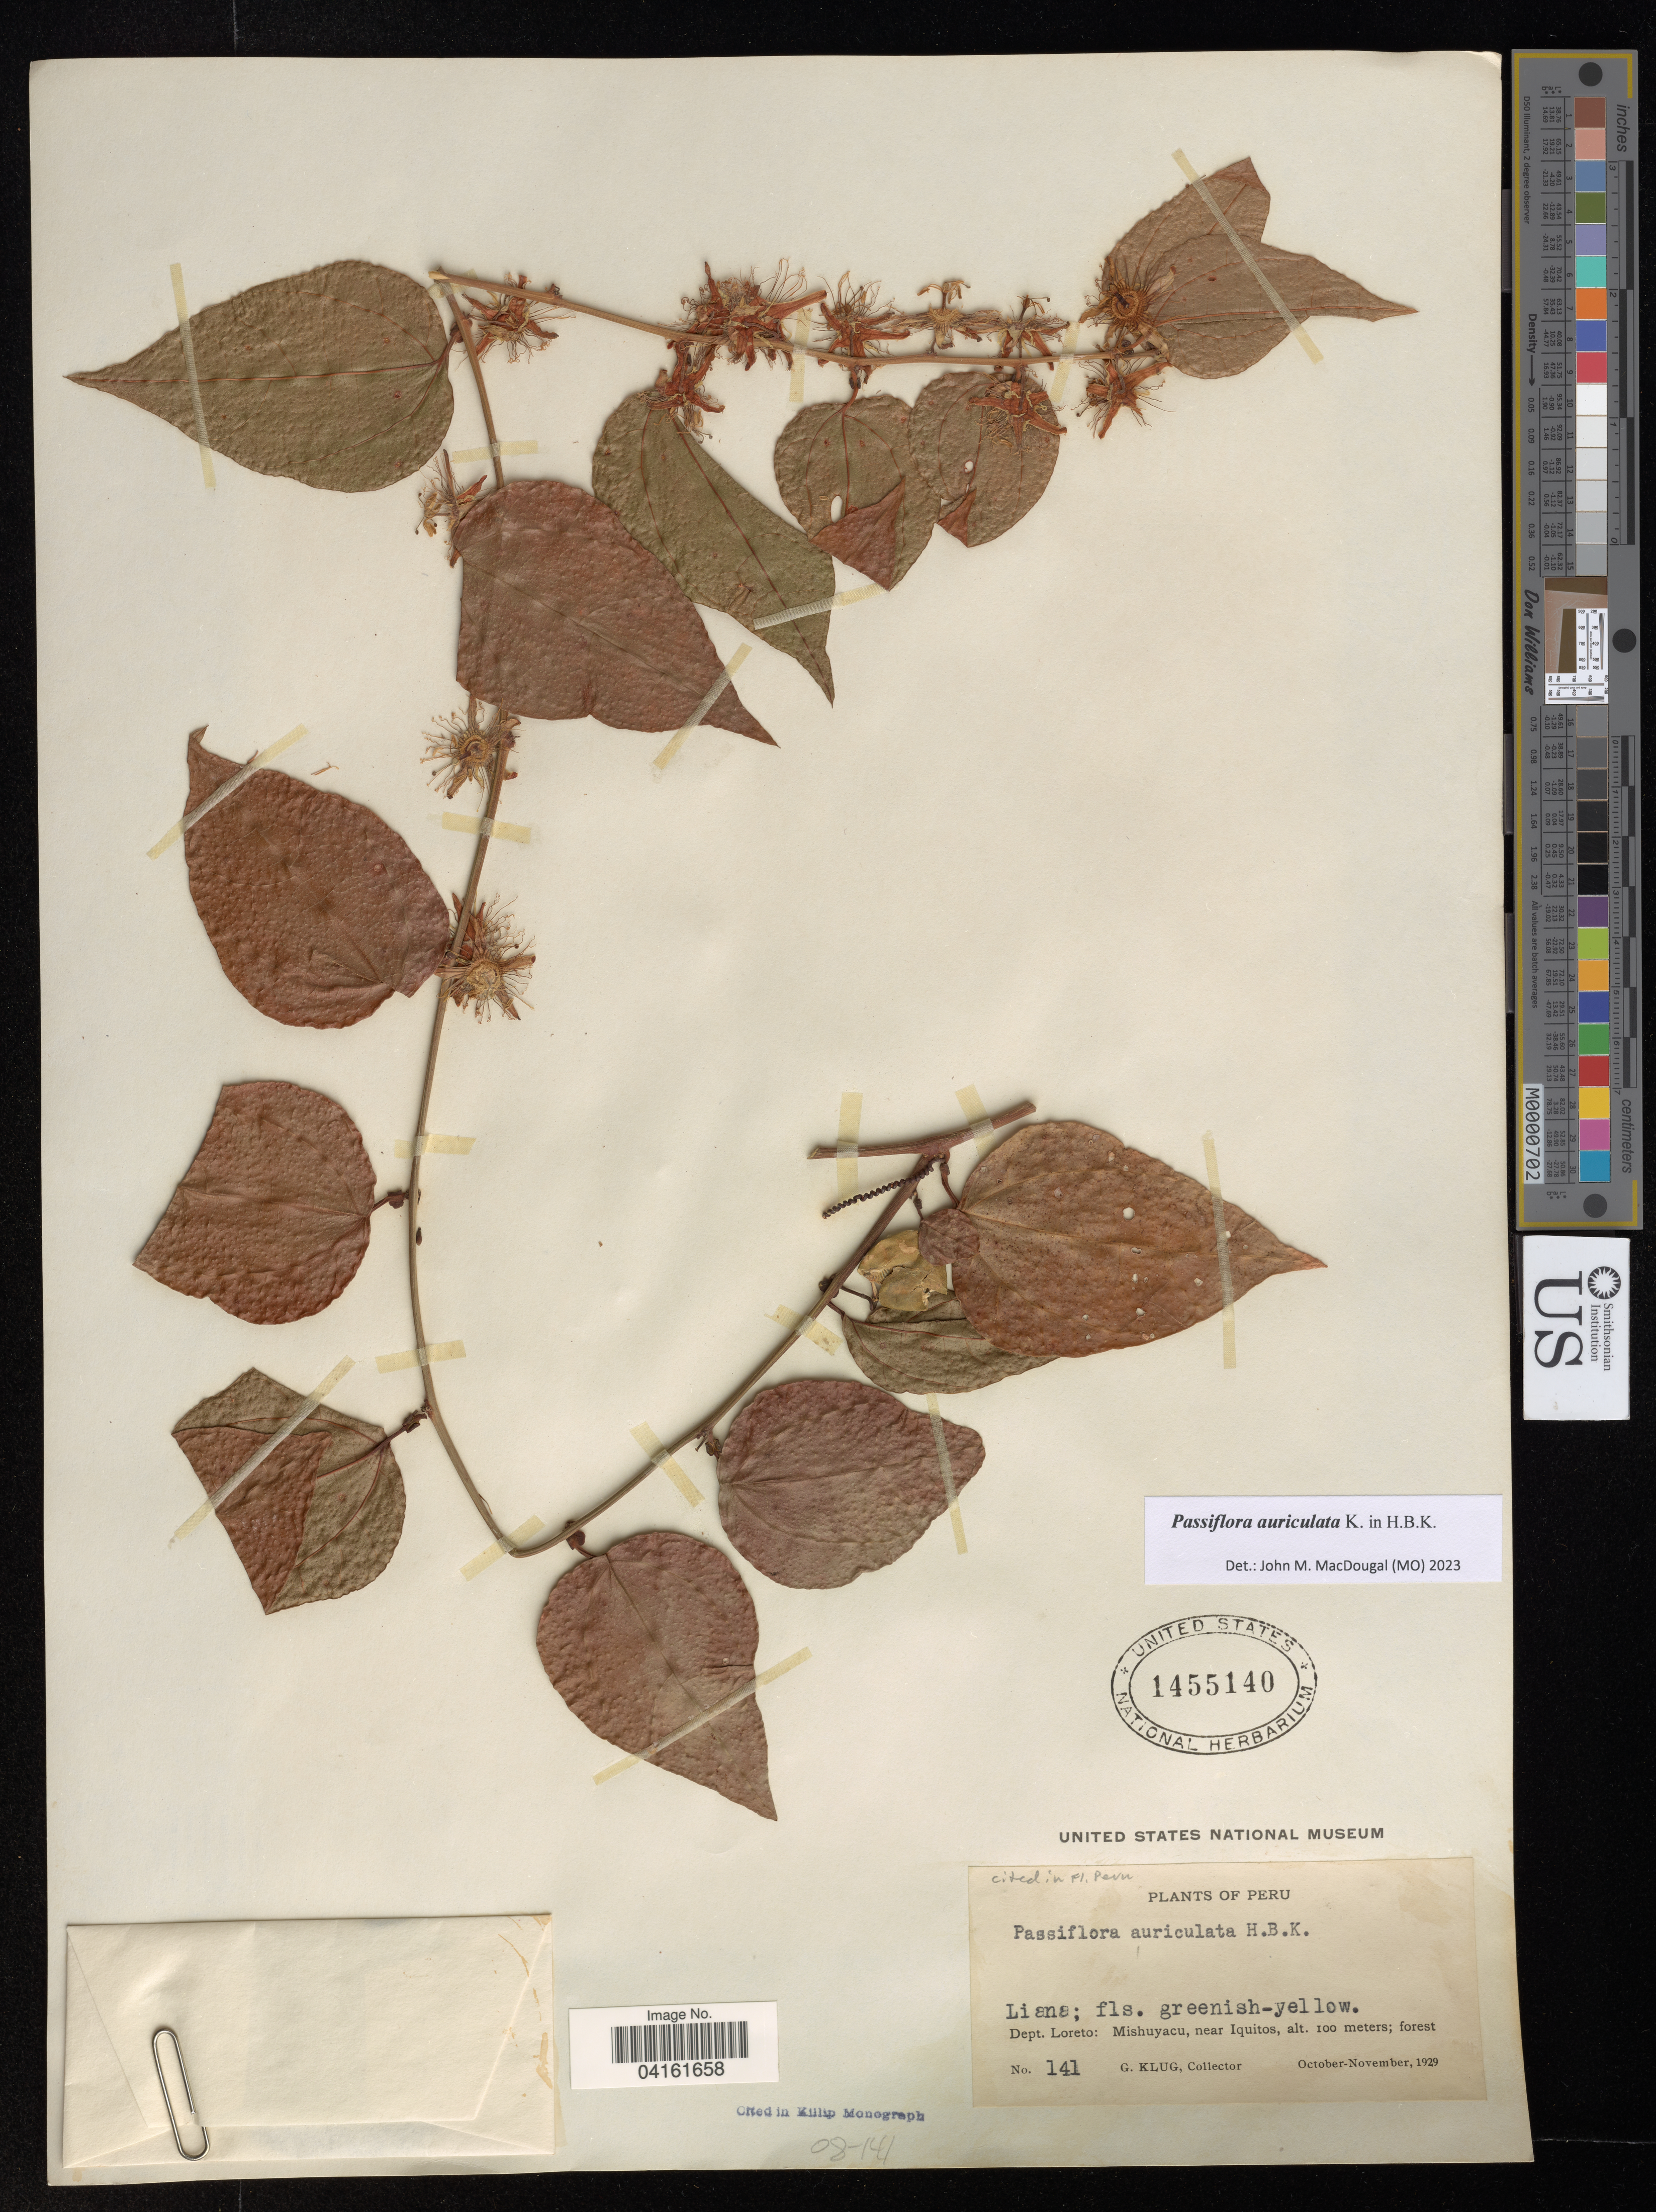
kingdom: Plantae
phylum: Tracheophyta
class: Magnoliopsida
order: Malpighiales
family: Passifloraceae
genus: Passiflora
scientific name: Passiflora auriculata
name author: Kunth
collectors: G. Klug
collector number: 141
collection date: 1929-10/1929-11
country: Peru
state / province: Loreto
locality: Mishuyacu, near Iquitos.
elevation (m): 100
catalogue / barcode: US 1455140